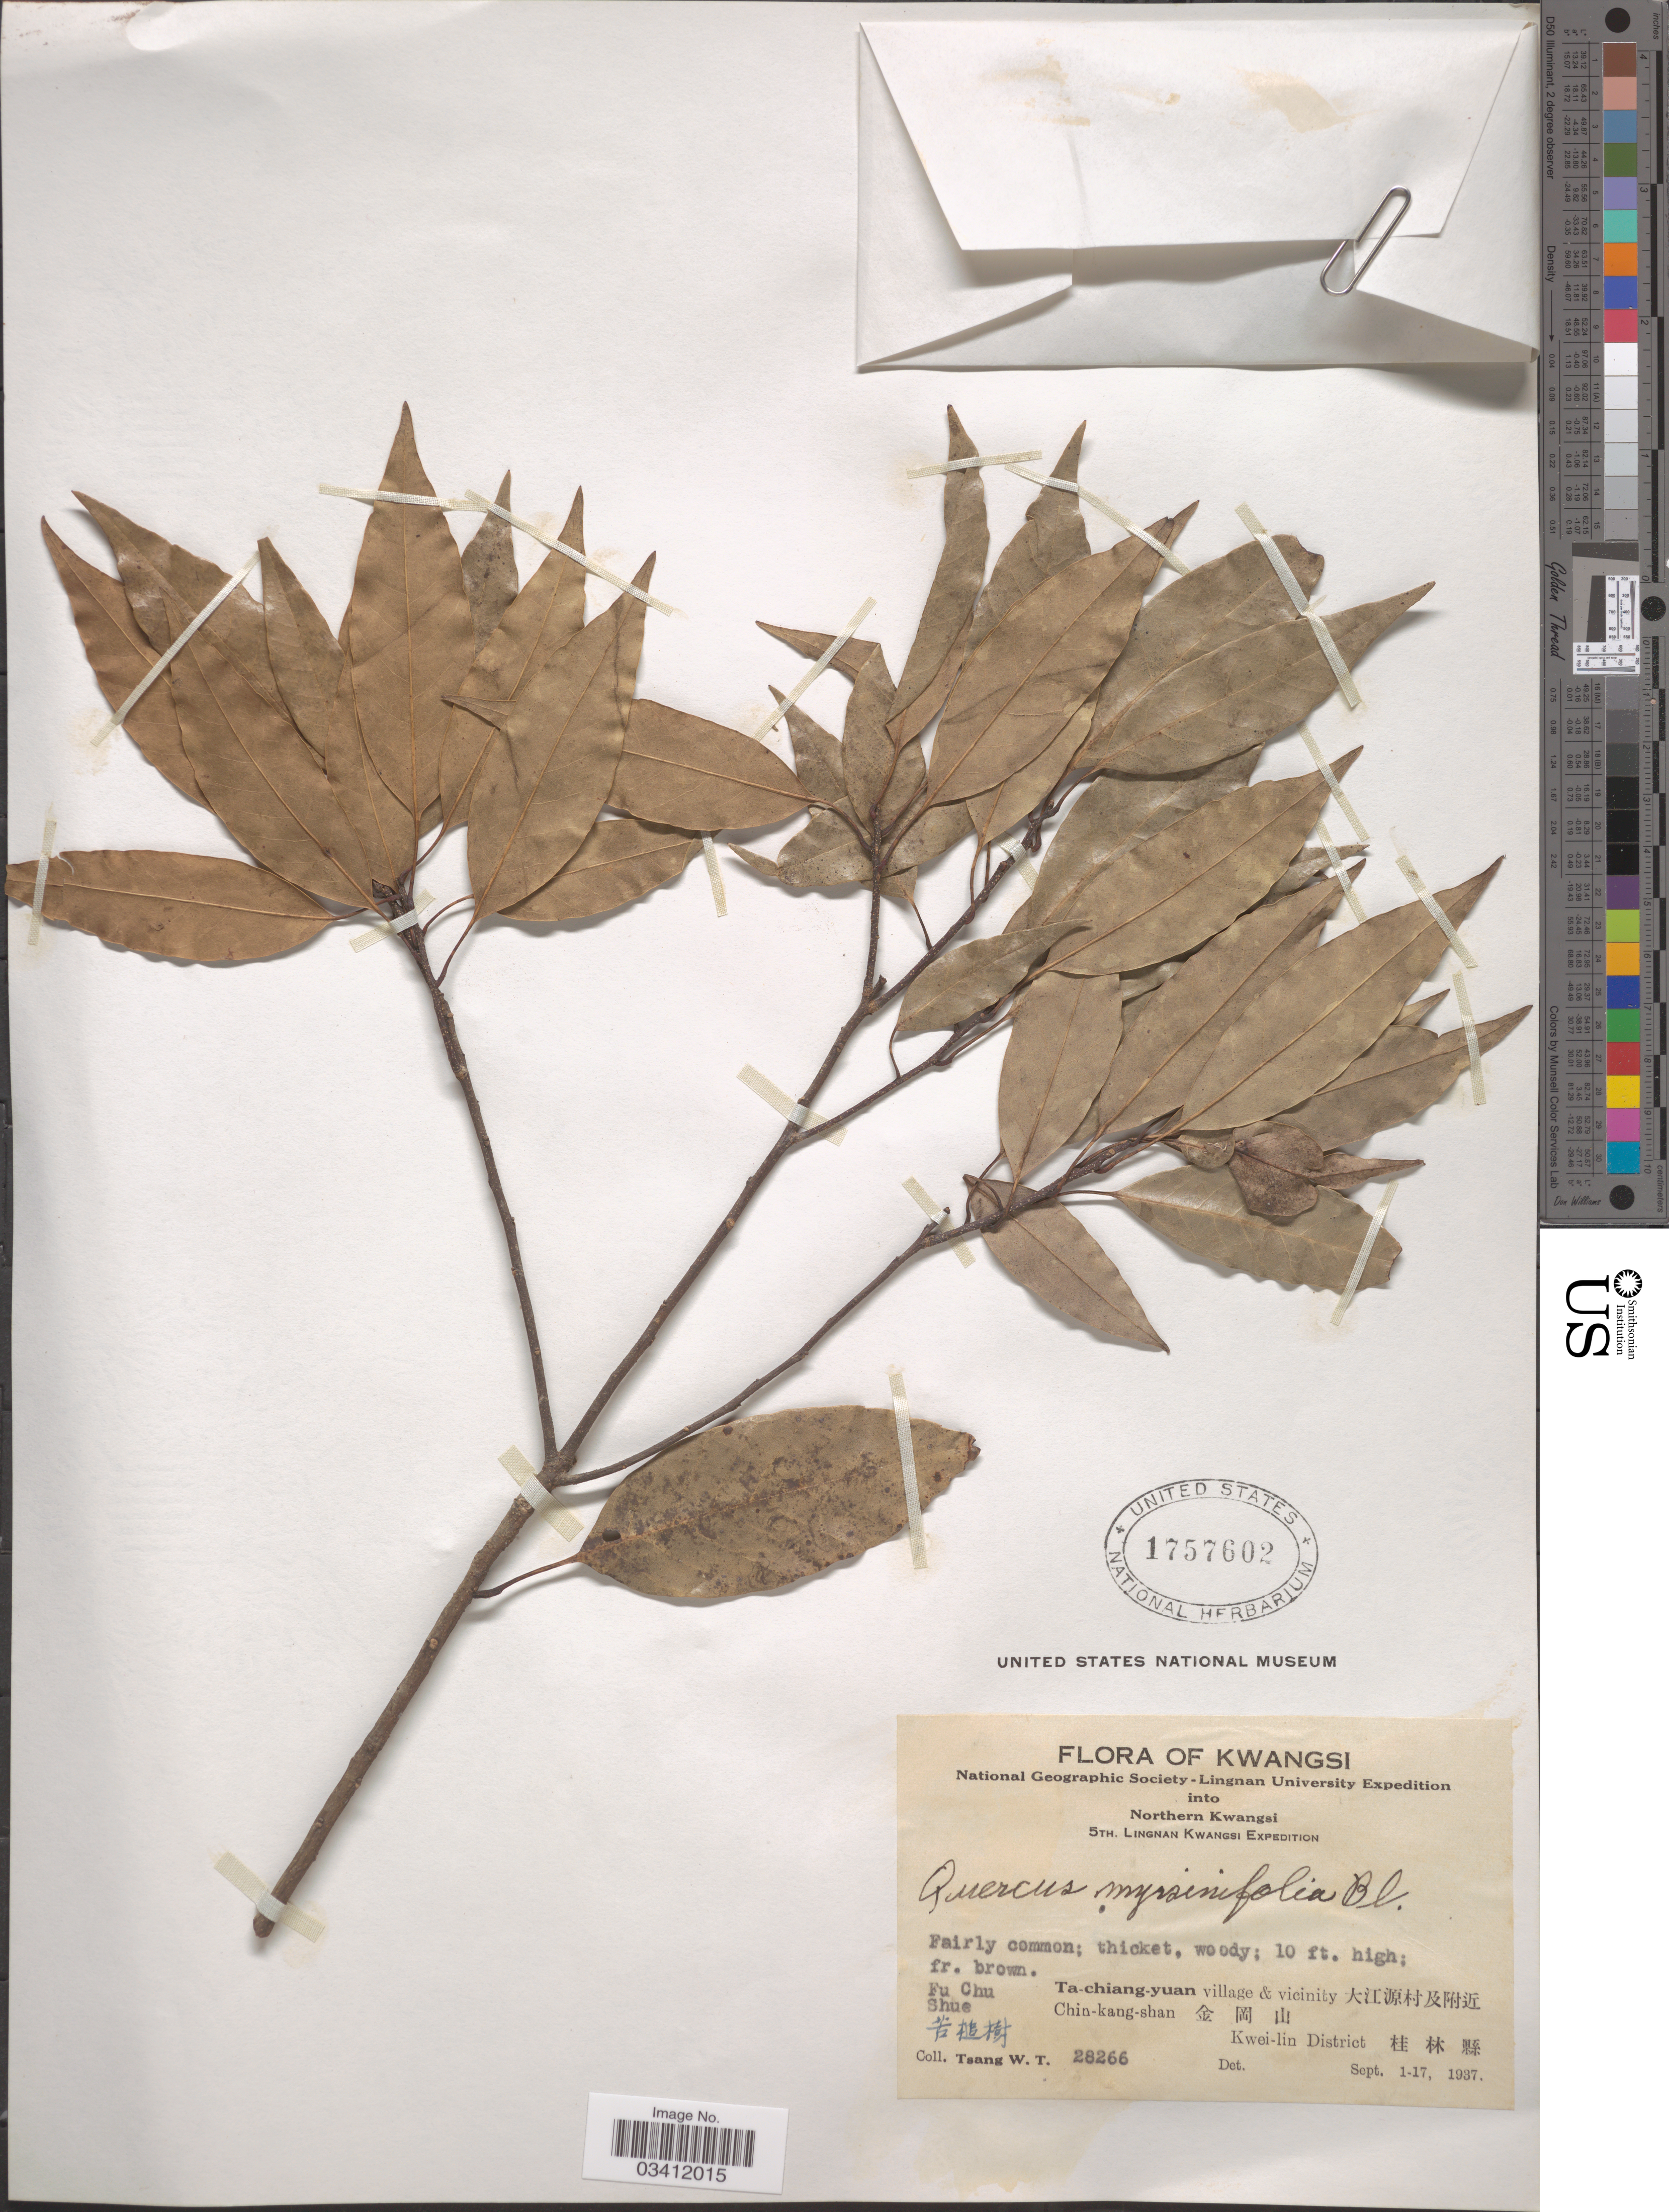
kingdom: Plantae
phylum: Tracheophyta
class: Magnoliopsida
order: Fagales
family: Fagaceae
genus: Quercus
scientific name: Quercus myrsinifolia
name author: Blume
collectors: W. T. Tsang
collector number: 28266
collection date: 1937-09-01/1937-09-17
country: China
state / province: Guangxi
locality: Fu Chu Shue. Ta-chiang-yuan village & vicinity Chin-kang-shan Kwei-lin District .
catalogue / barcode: US 1757602